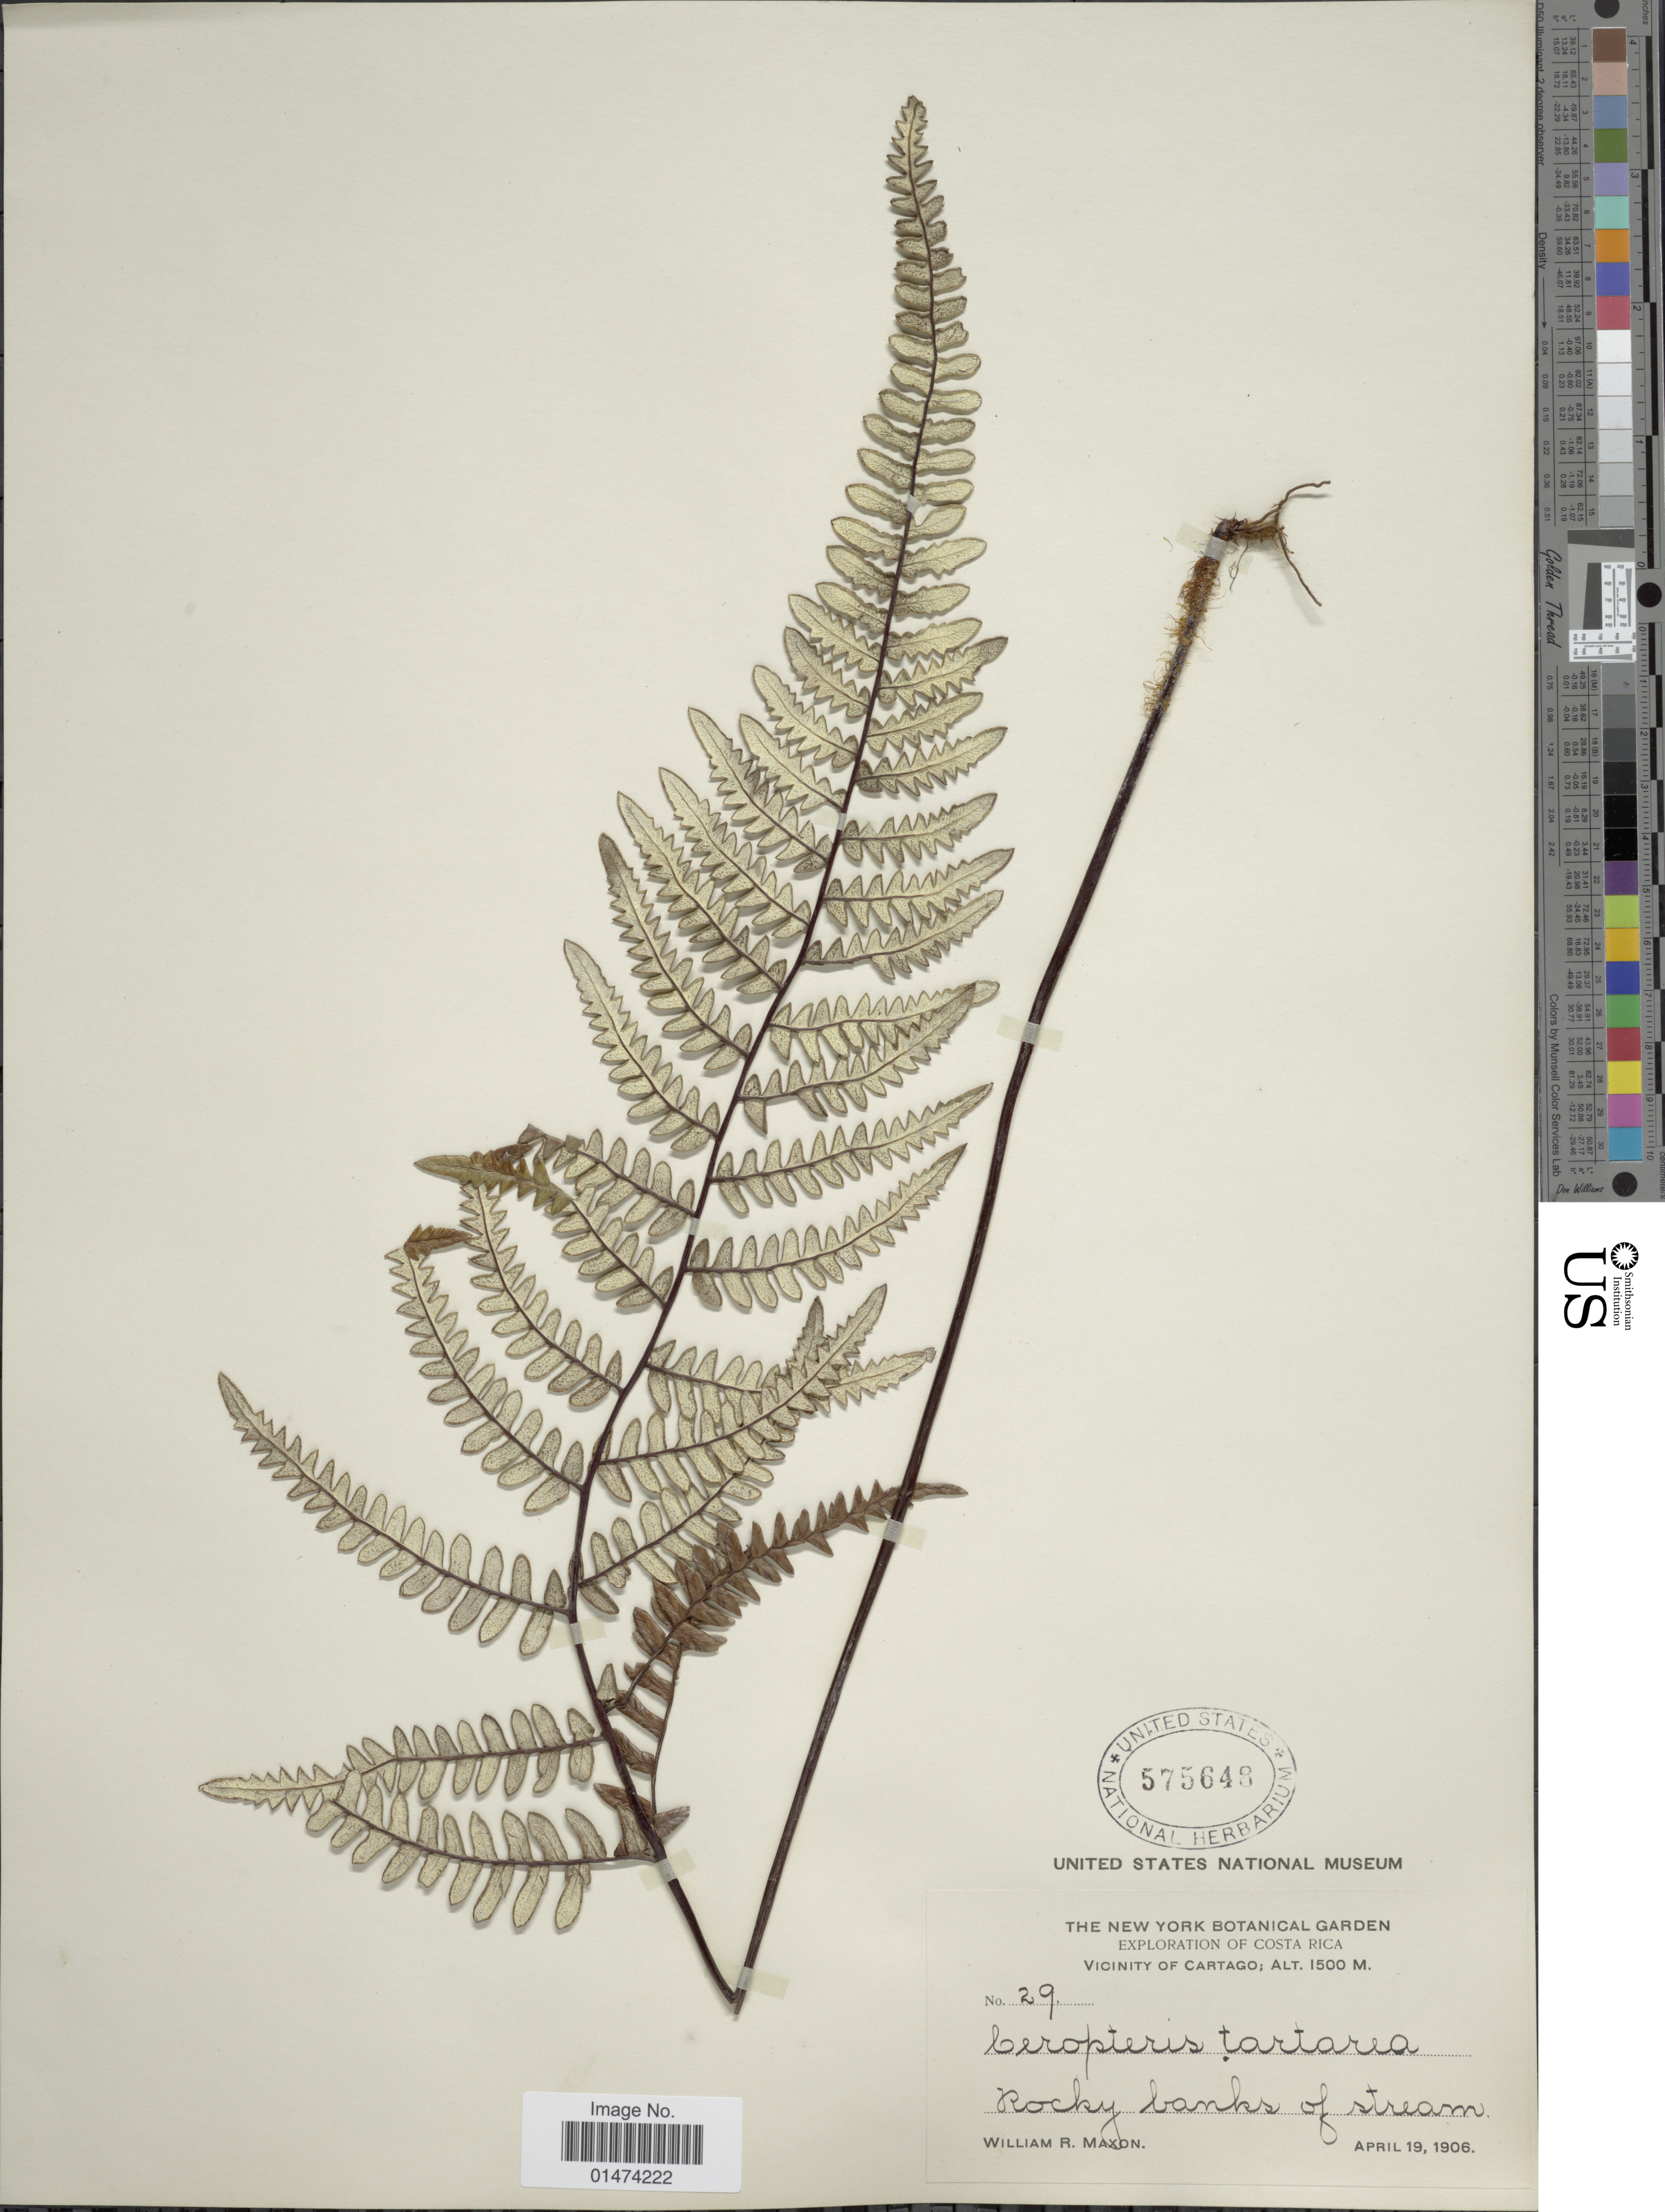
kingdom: Plantae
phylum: Tracheophyta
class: Polypodiopsida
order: Polypodiales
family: Pteridaceae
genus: Pityrogramma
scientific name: Pityrogramma tartarea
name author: (Cav.) Maxon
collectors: W. R. Maxon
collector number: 29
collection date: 1906-04-19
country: Costa Rica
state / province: Cartago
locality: Rocky banks of stream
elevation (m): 1500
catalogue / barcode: US 575648